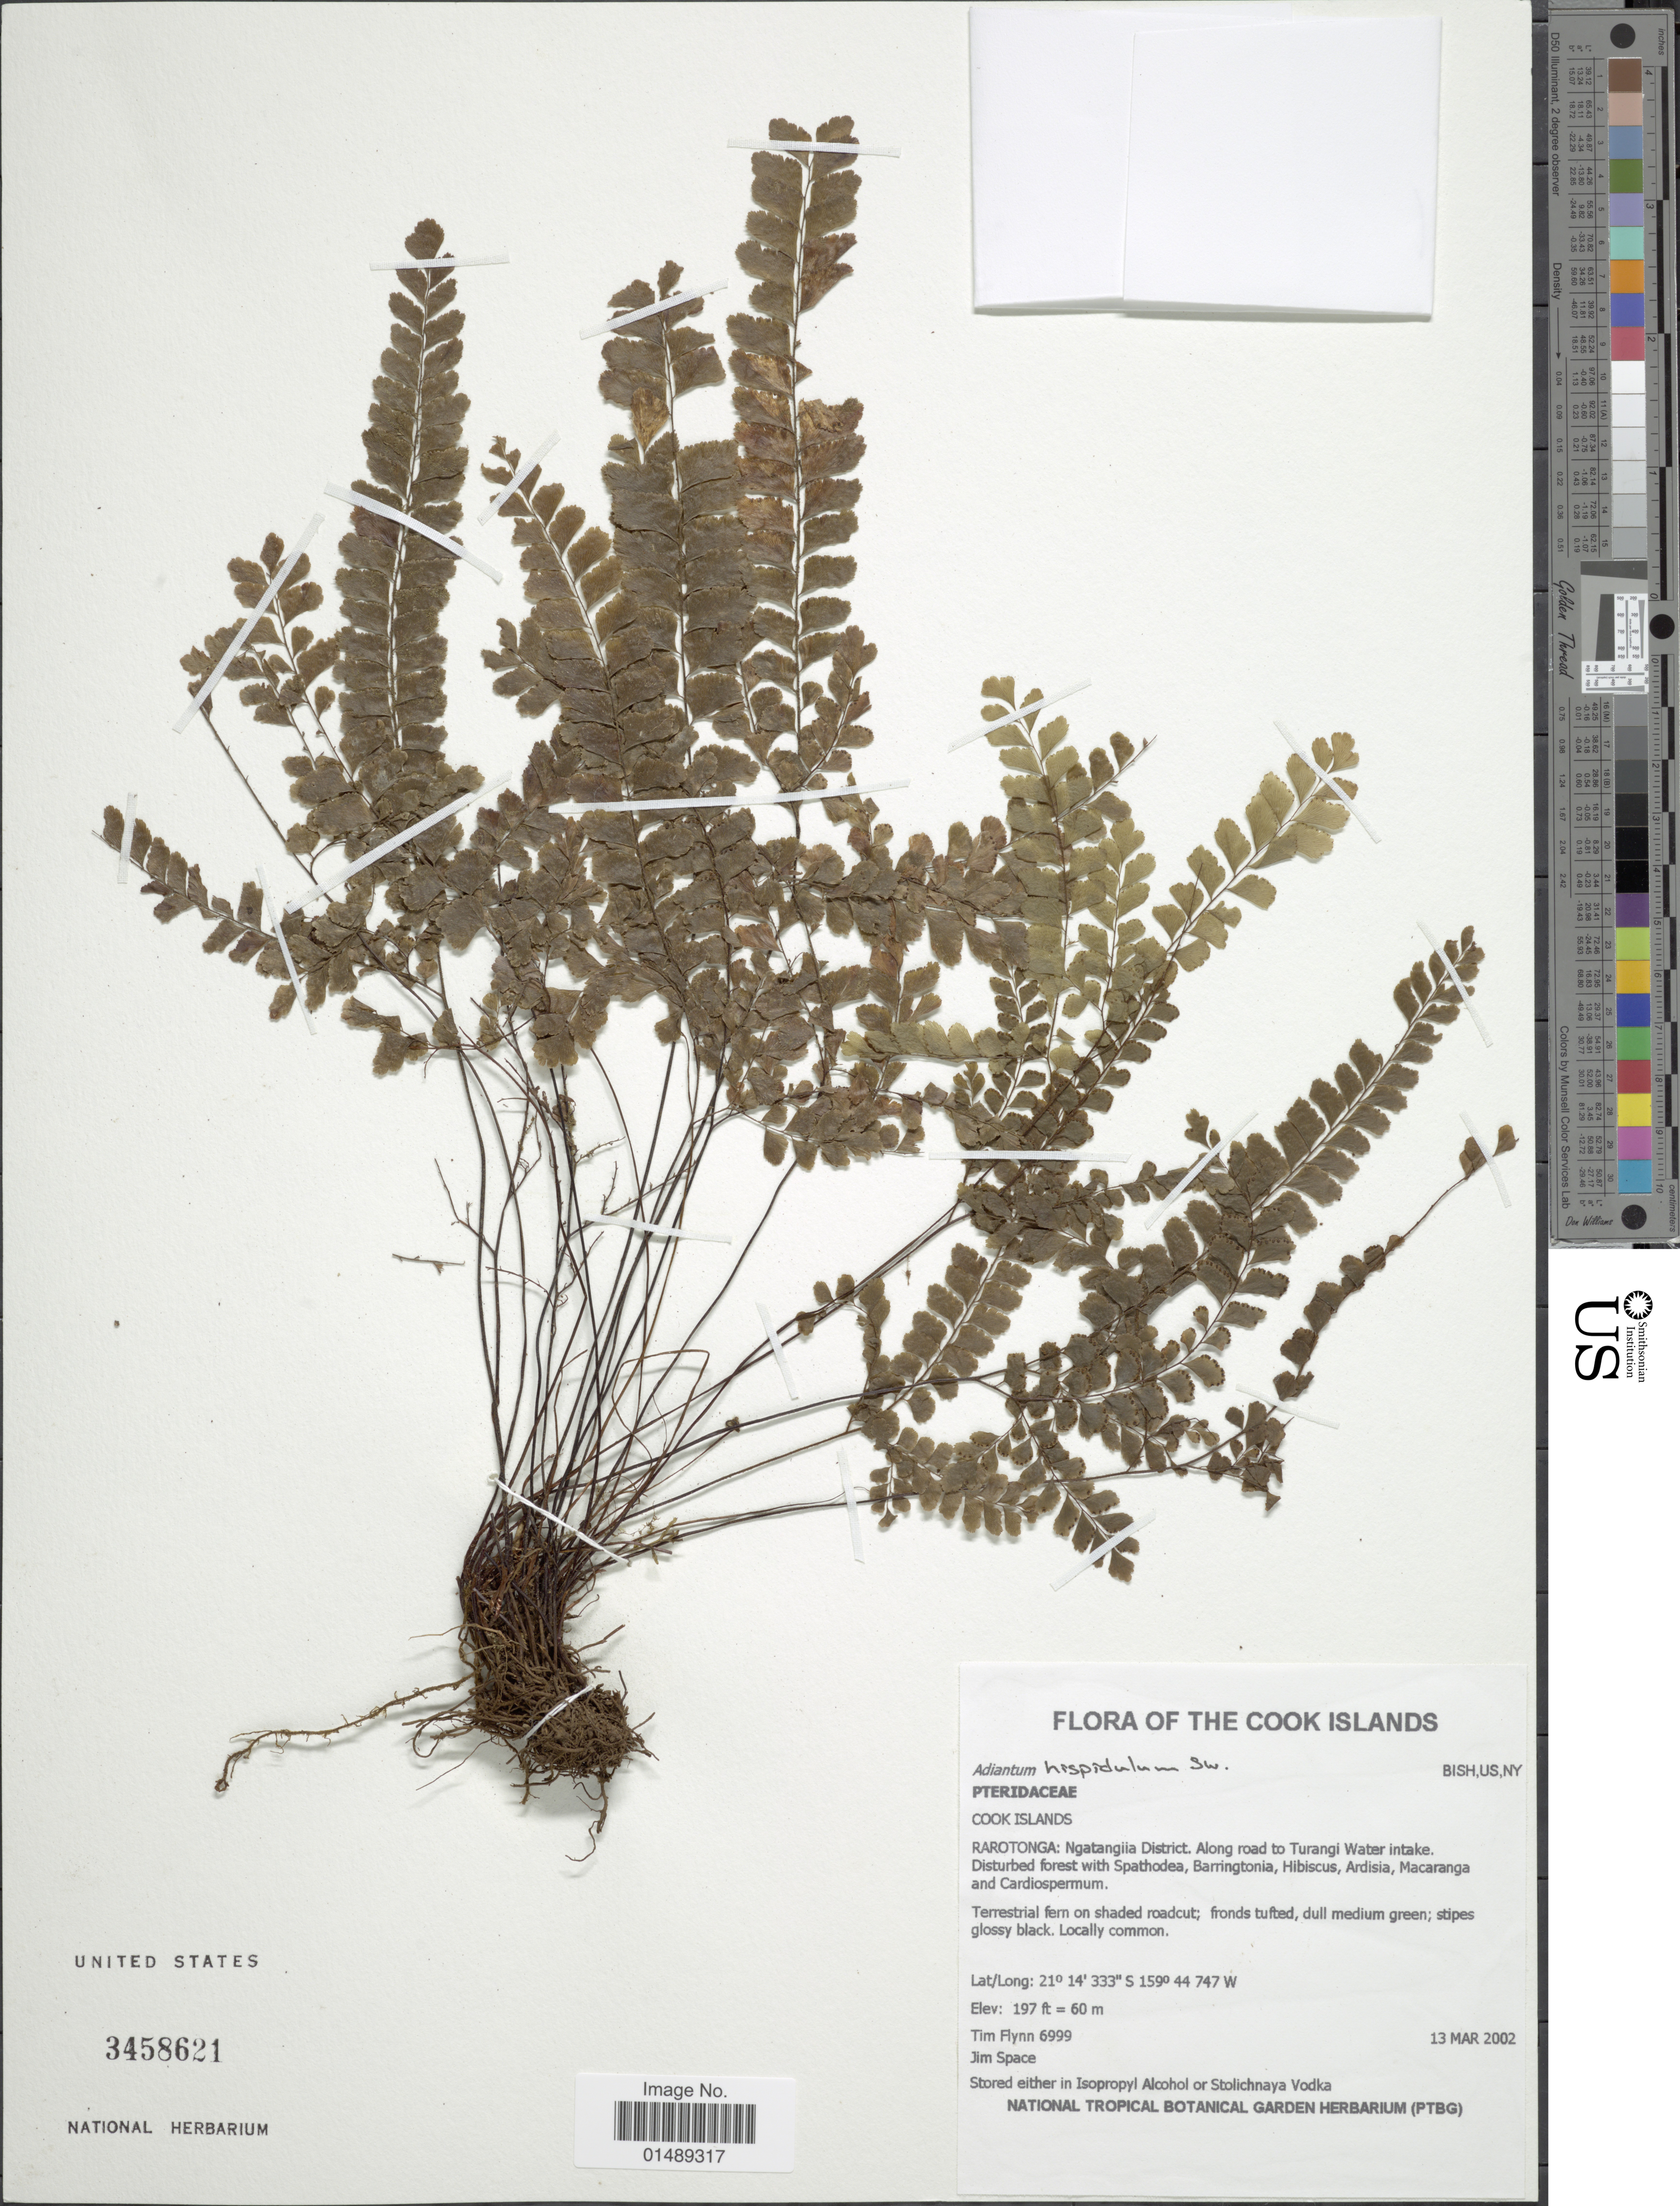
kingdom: Plantae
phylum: Tracheophyta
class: Polypodiopsida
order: Polypodiales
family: Pteridaceae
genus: Adiantum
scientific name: Adiantum hispidulum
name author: Sw.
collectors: T. Flynn & J. Space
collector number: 6999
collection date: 2002-03-13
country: Cook Islands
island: Rarotonga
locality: Rarotonga: Ngatanglia District, Along the road to Turangi Water intake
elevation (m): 60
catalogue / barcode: US 3458621